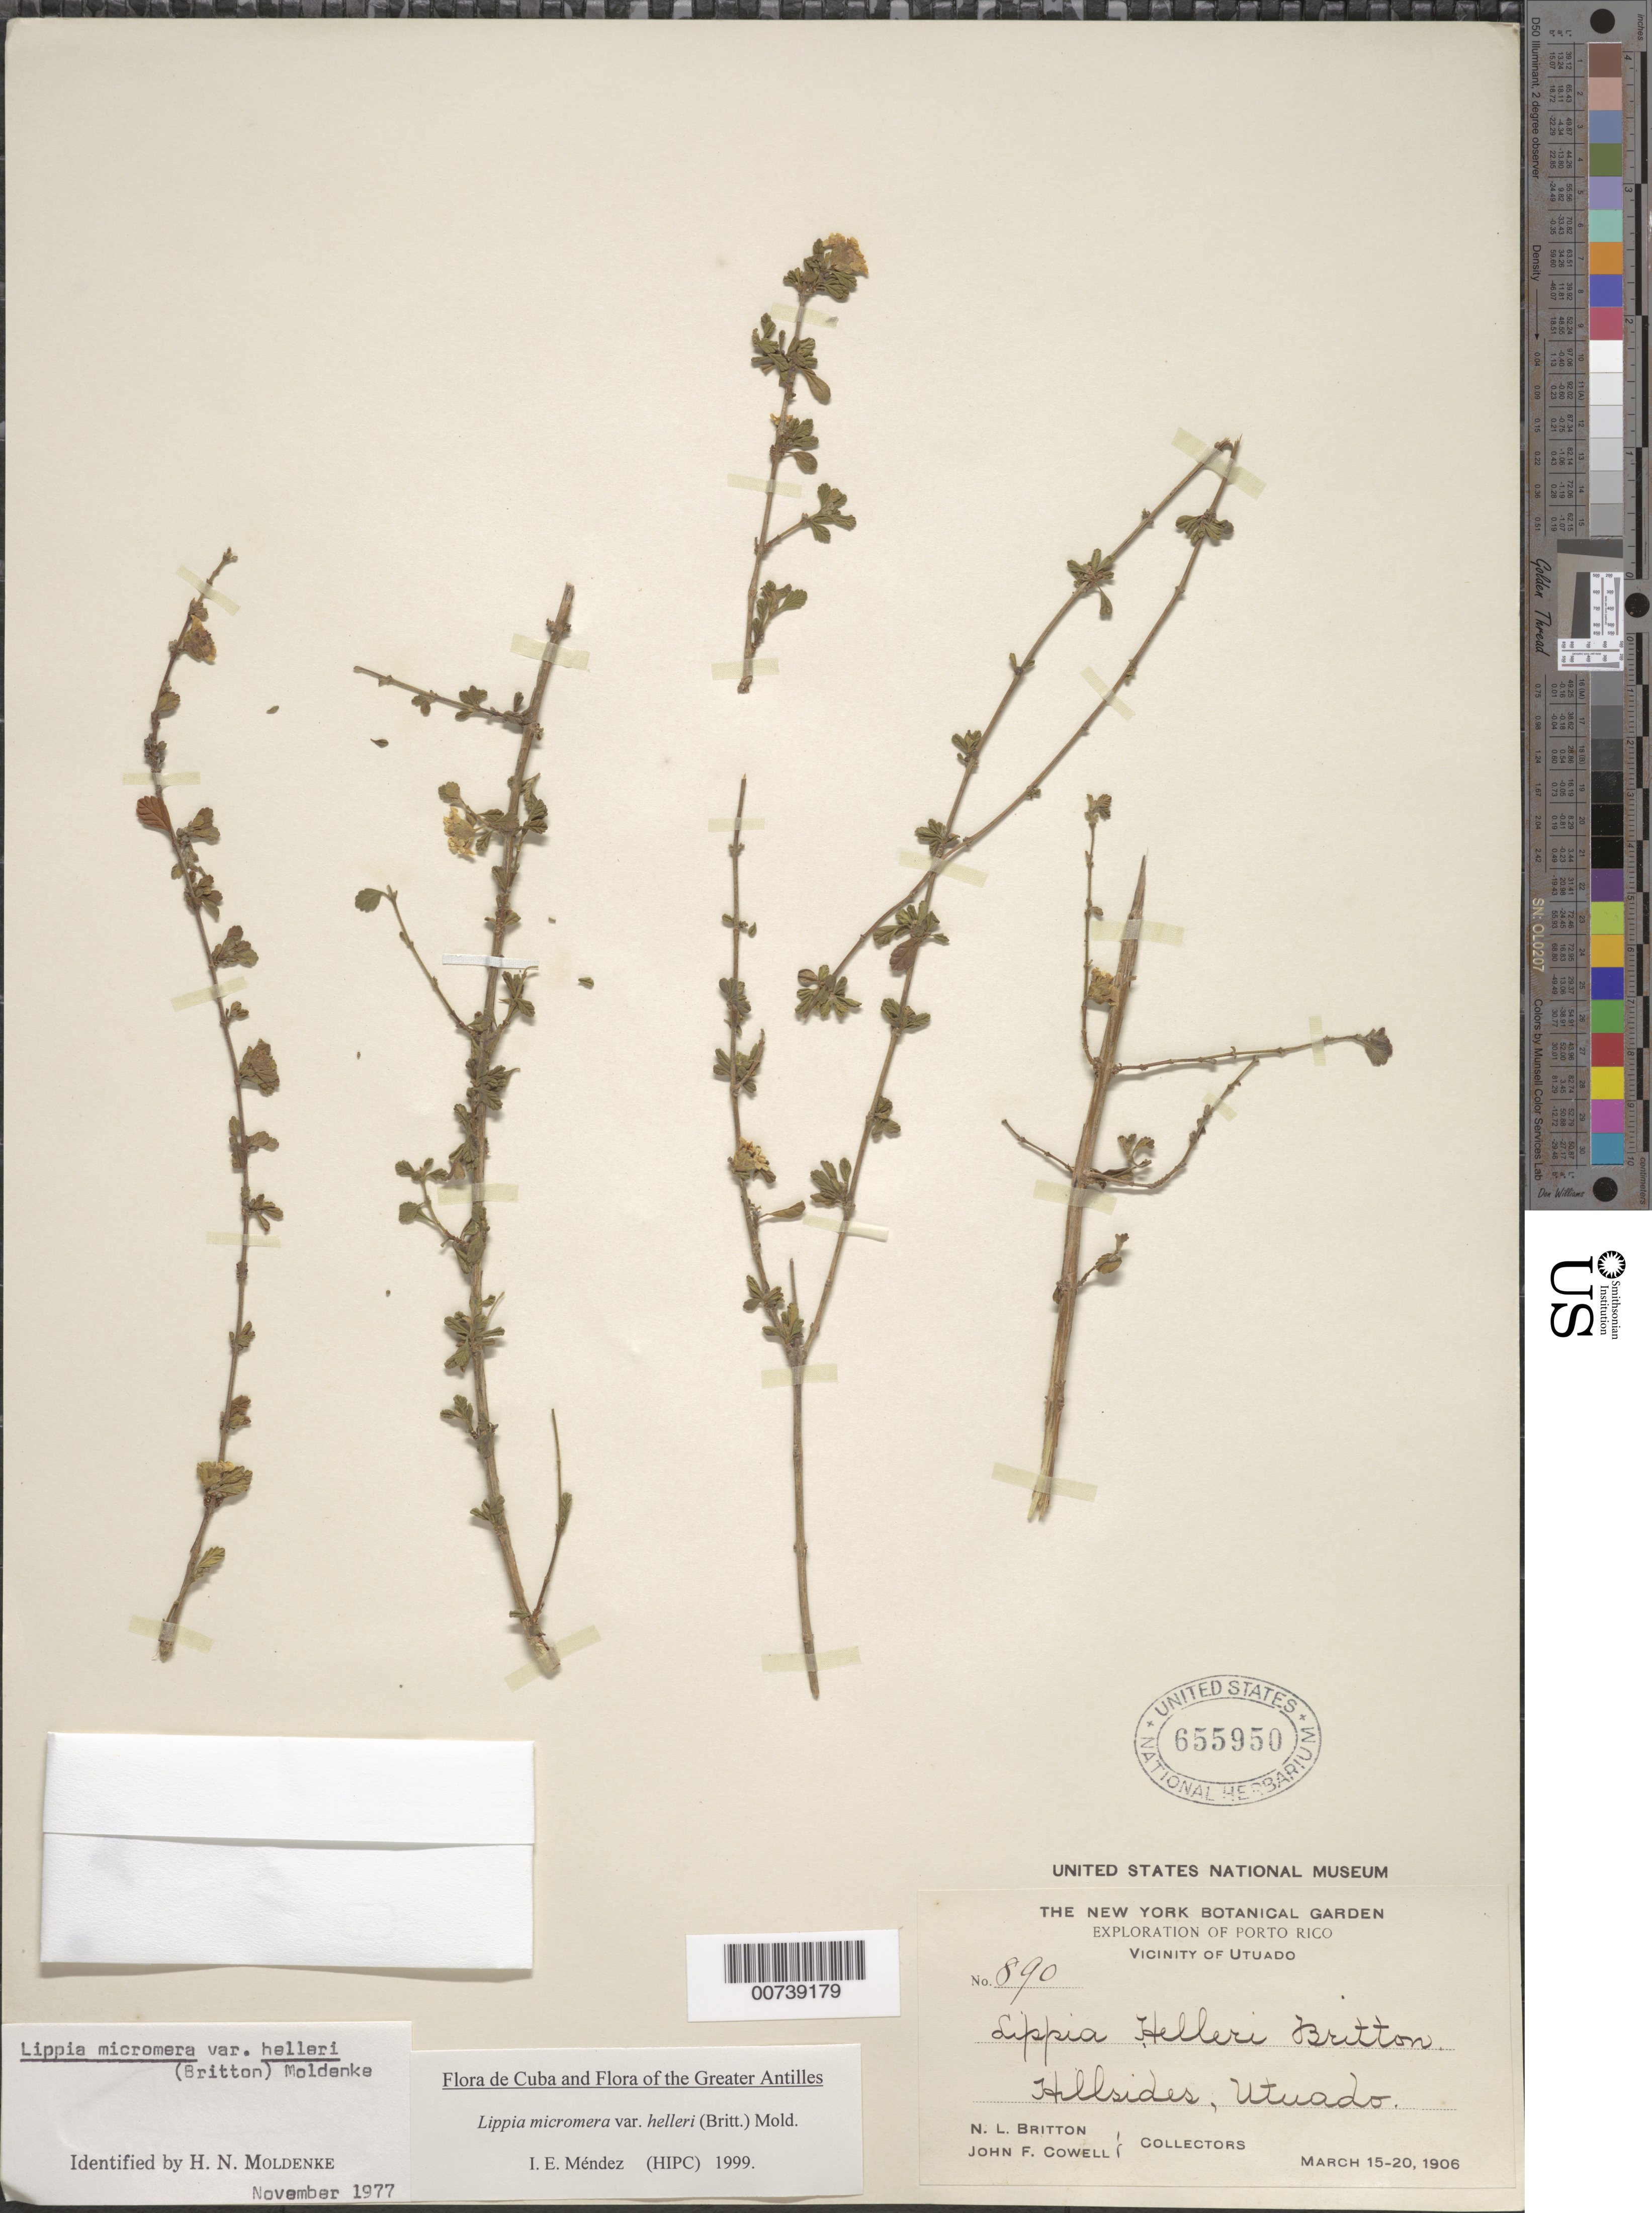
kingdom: Plantae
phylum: Tracheophyta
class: Magnoliopsida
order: Lamiales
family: Verbenaceae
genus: Lippia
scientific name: Lippia micromera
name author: Schauer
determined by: Méndez, Isidro E., (HIPC)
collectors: N. Britton & J. F. Cowell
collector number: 890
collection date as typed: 15 Mar 1906 to 20 Mar 1906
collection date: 1906-03-15/1906-03-20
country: Puerto Rico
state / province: Utuado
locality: Utuado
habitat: Hillsides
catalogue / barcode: US 655950